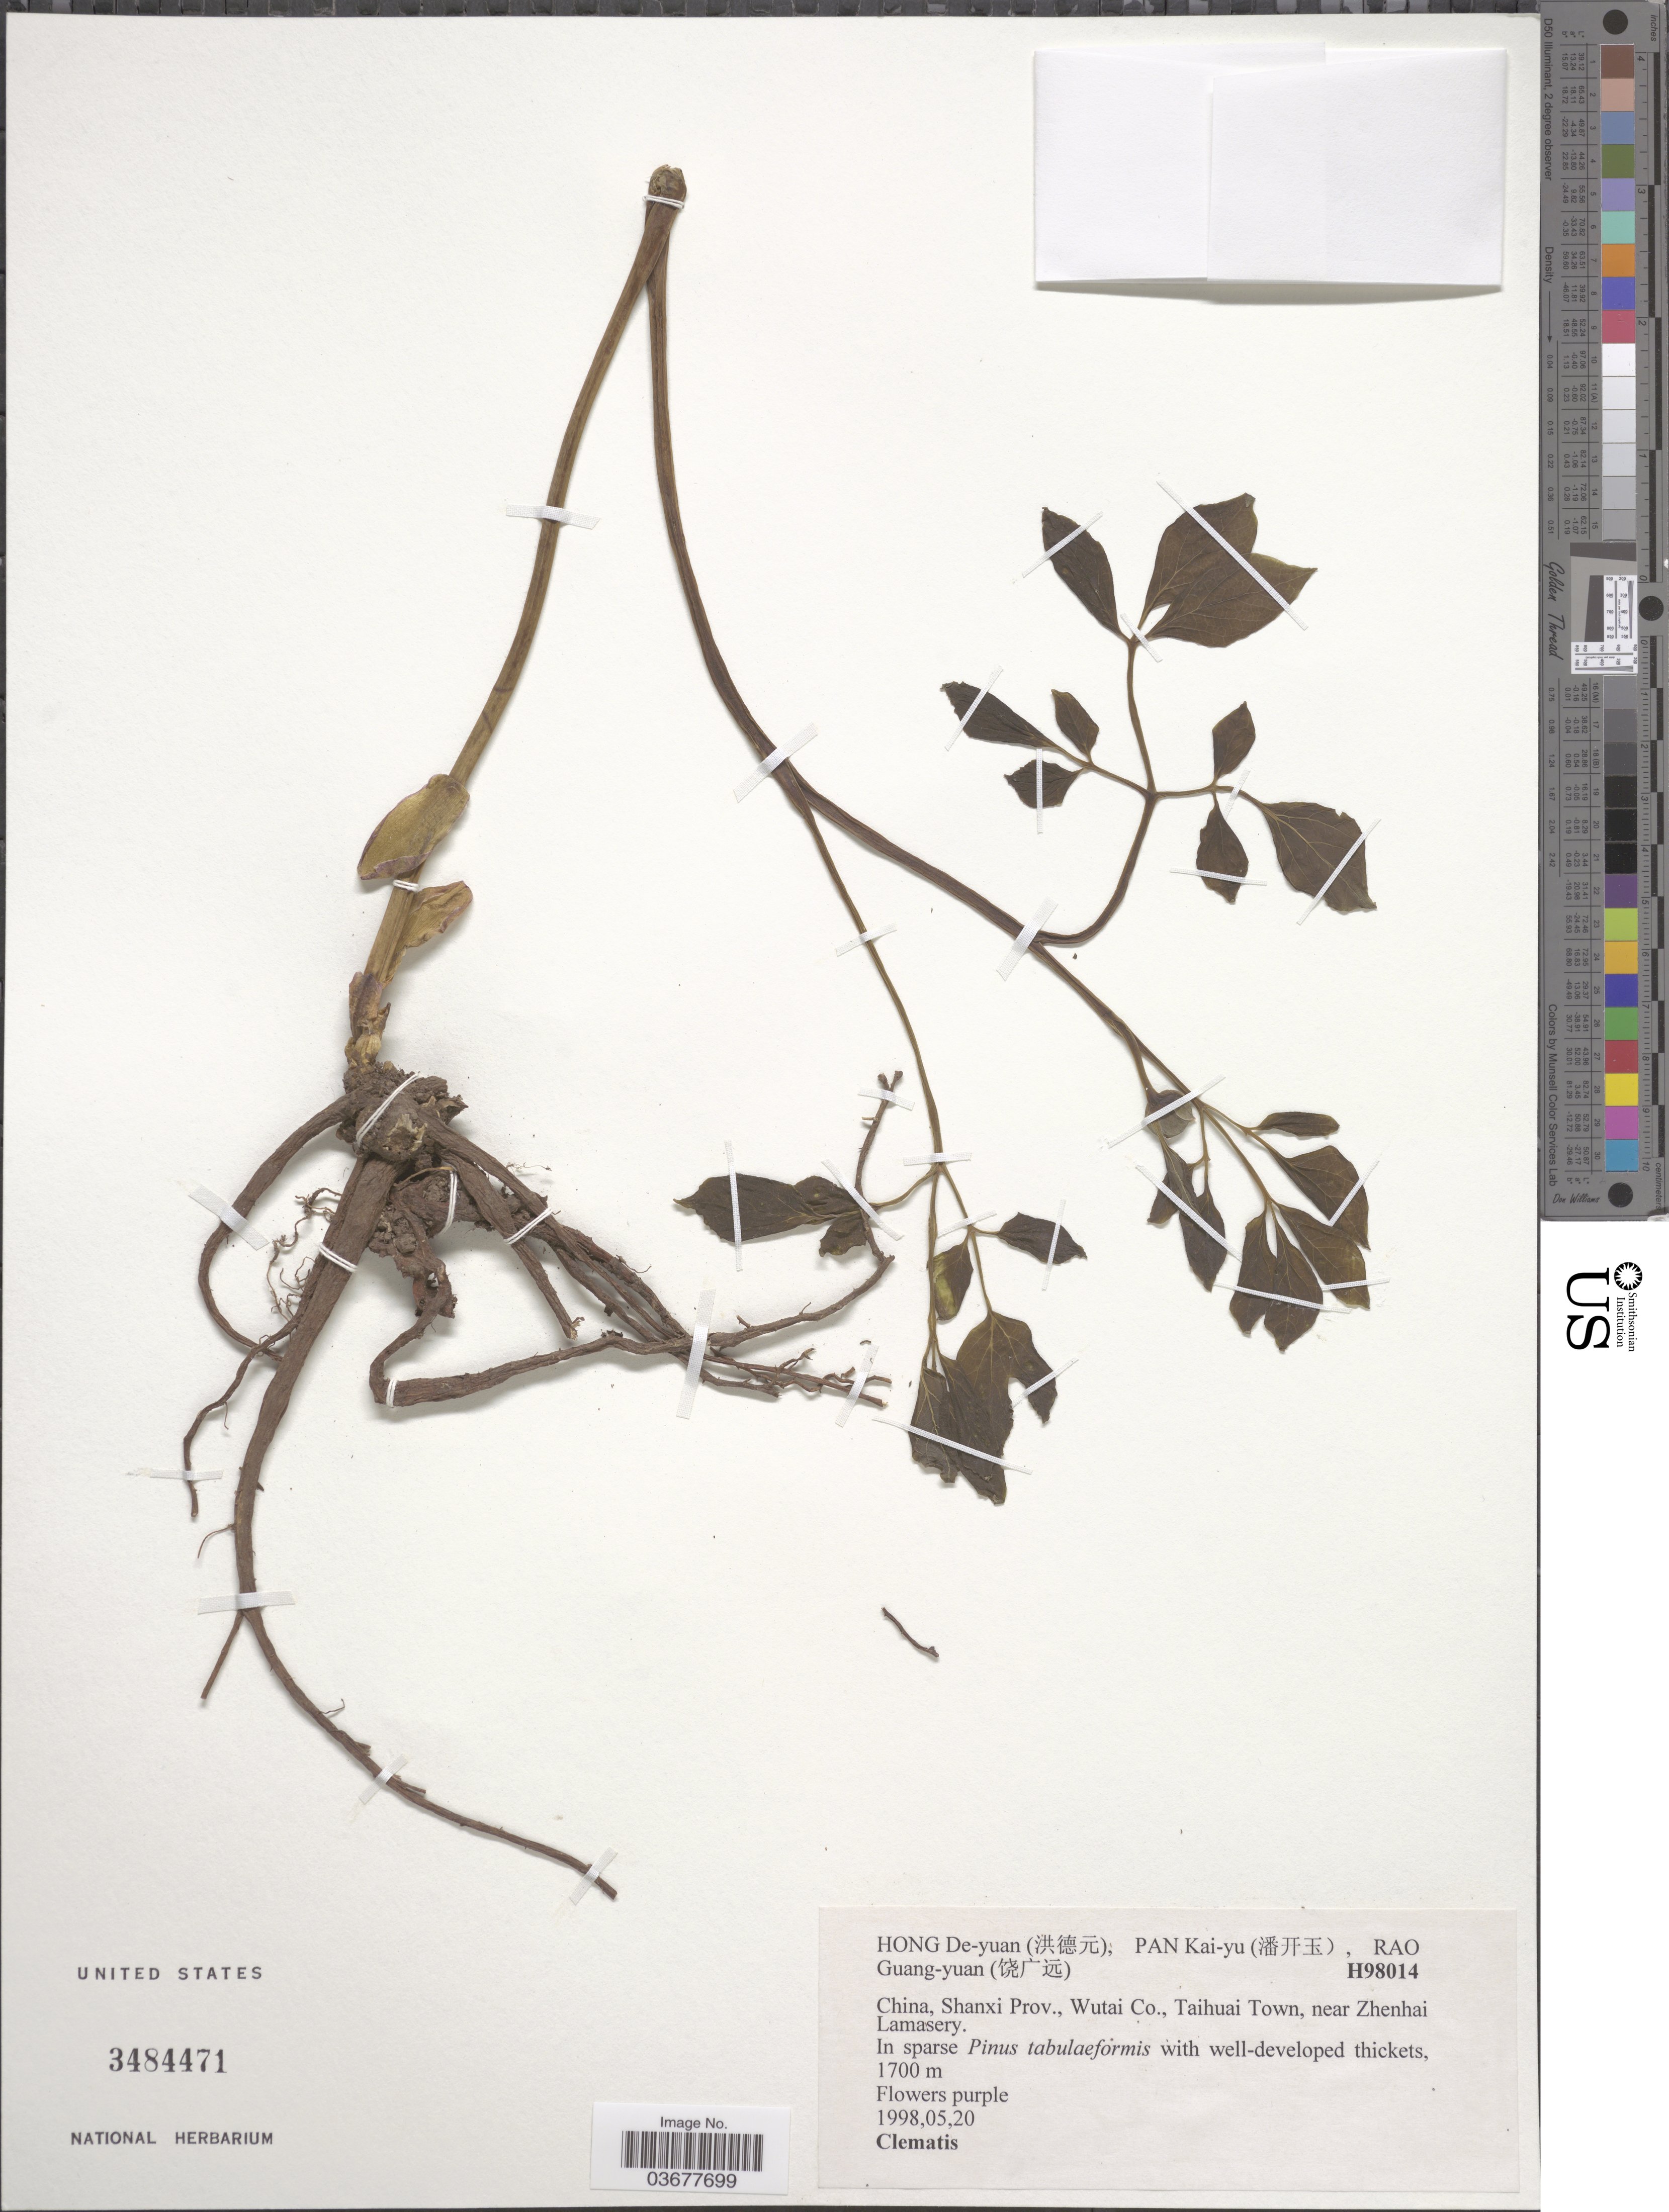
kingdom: Plantae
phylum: Tracheophyta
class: Magnoliopsida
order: Ranunculales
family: Ranunculaceae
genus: Clematis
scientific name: Clematis sp.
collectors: H. De-yuan, P. Kai-yu & R. Guang-yuan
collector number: H98014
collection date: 1998-05-20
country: China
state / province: Shanxi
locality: Wutai Co., Taihuai Town, near Zhenhai Lamasery.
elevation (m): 1700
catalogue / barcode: US 3484471